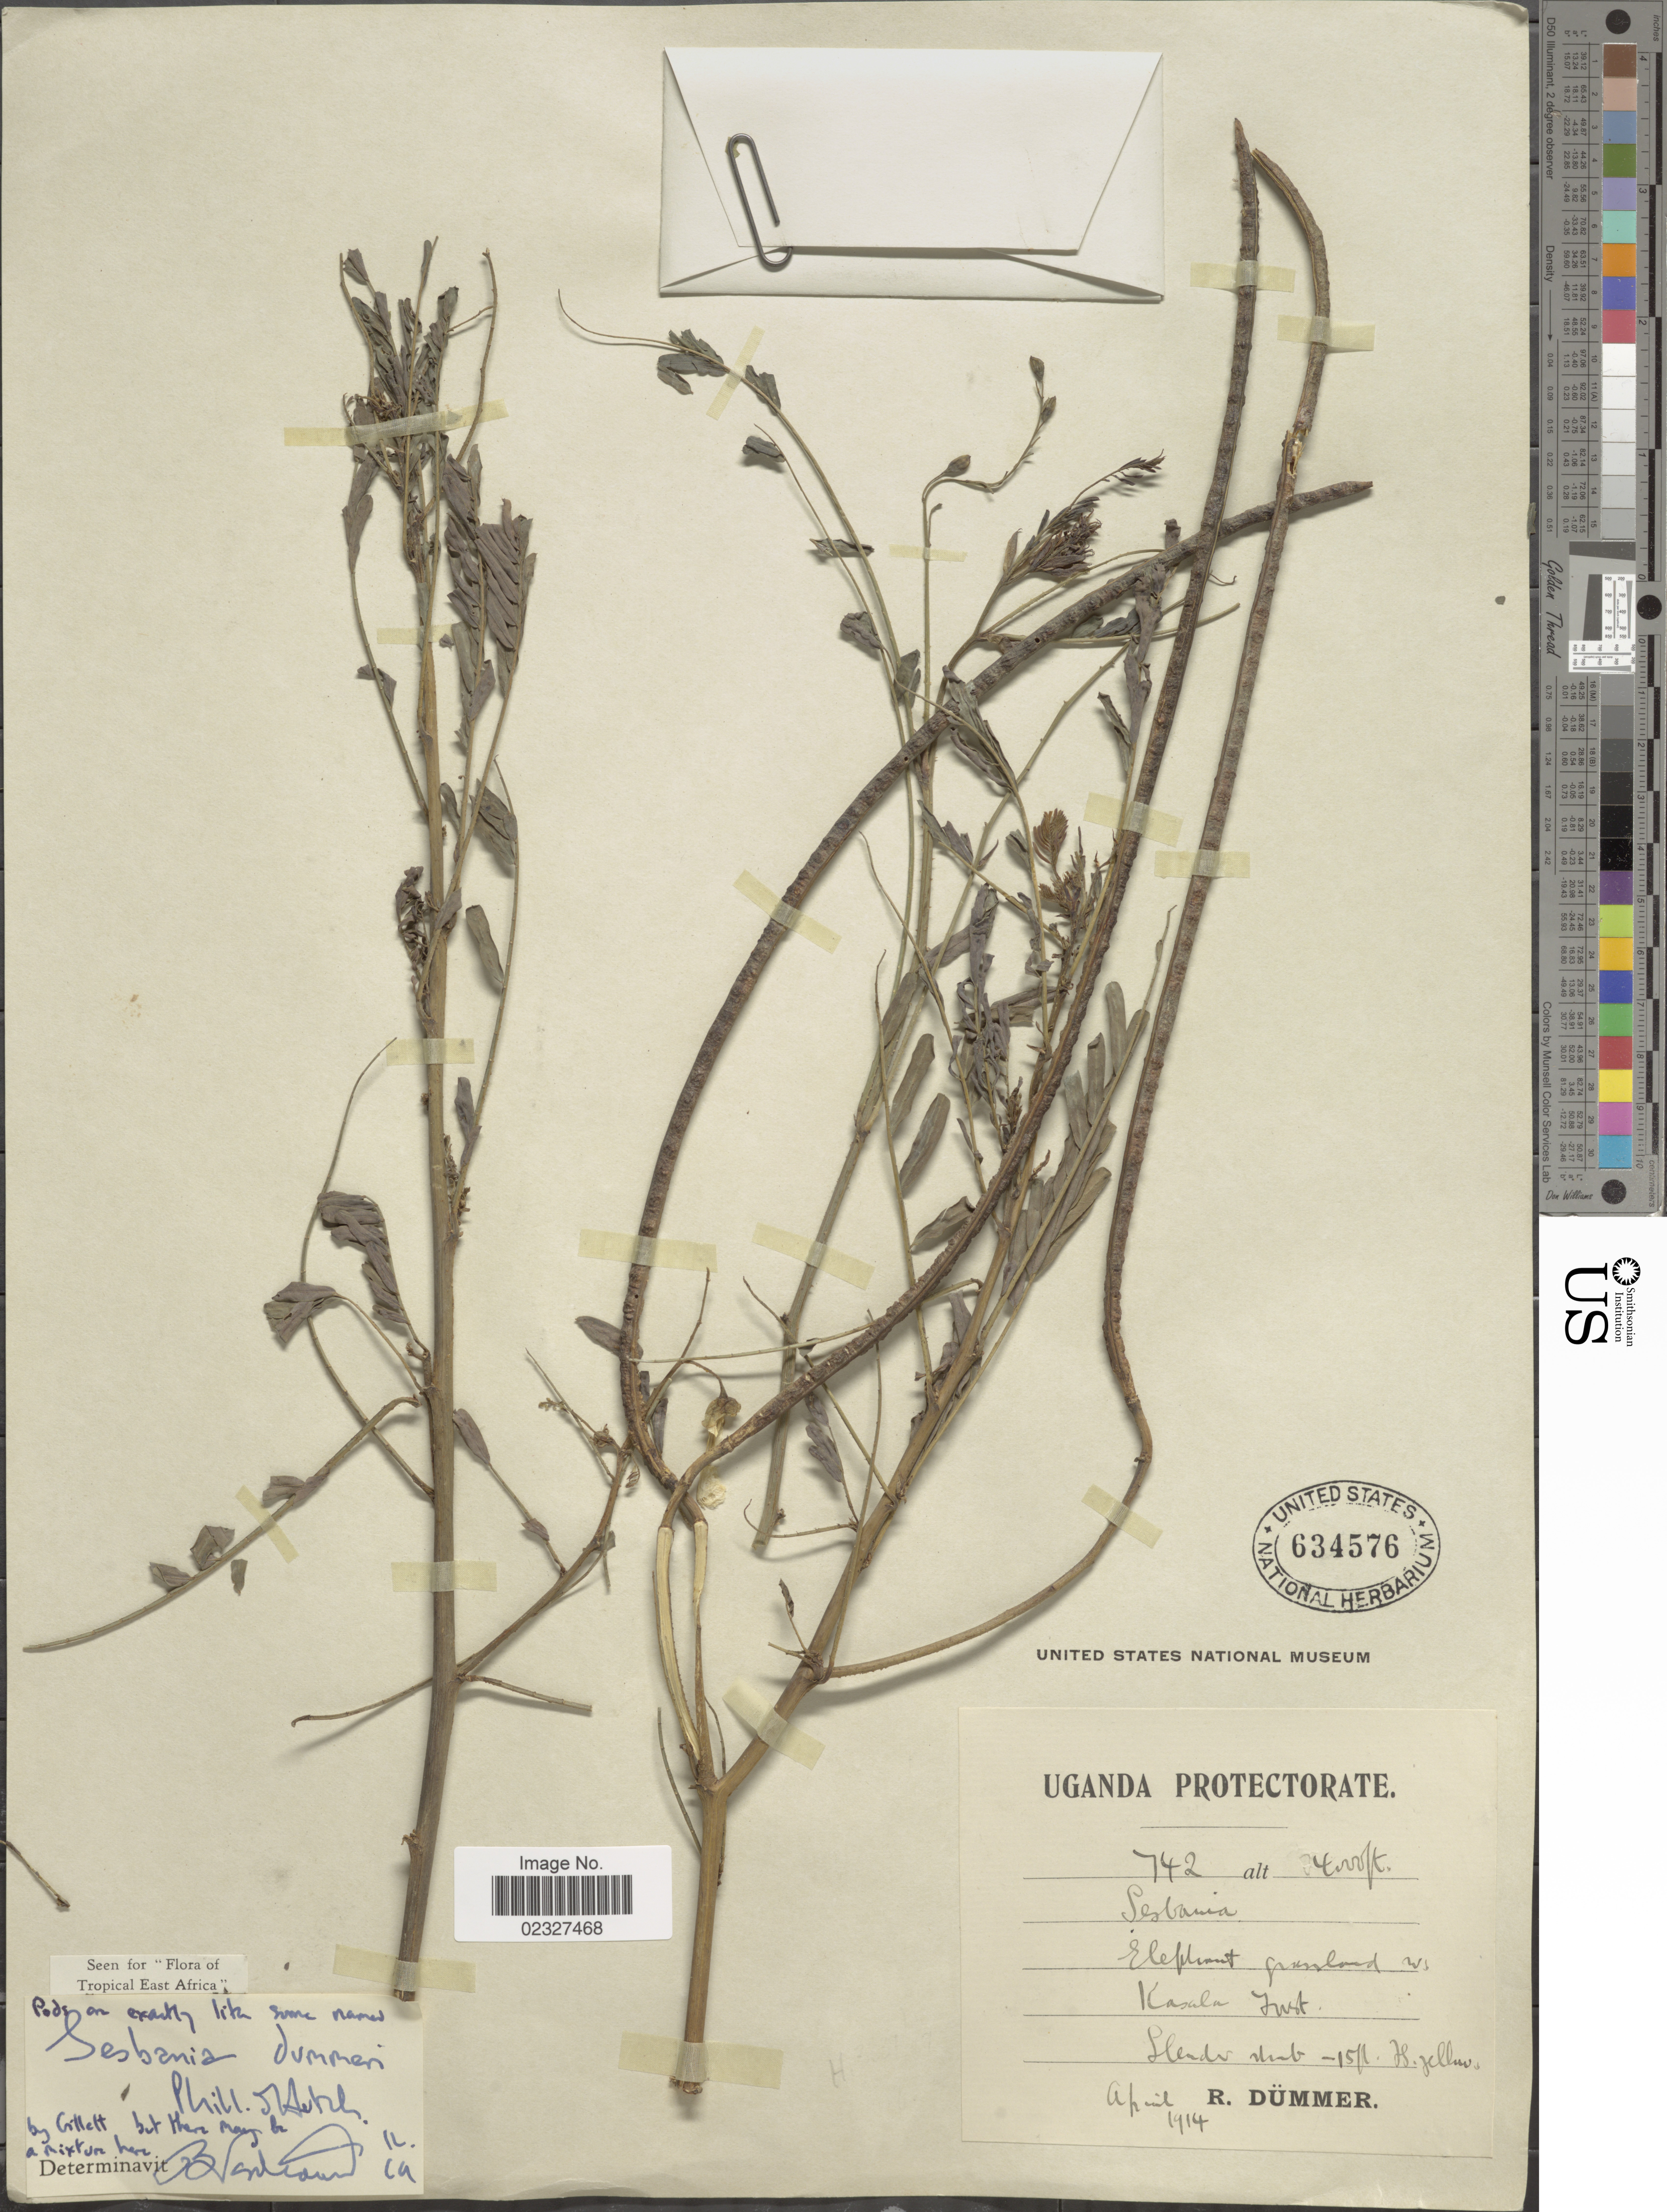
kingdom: Plantae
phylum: Tracheophyta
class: Magnoliopsida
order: Fabales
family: Fabaceae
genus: Sesbania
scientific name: Sesbania dummeri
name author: E. Phillips & Hutch.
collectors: R. A. Dümmer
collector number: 742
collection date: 1914-04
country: Uganda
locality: Elephant grassland nr Kasala Forest.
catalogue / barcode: US 634576